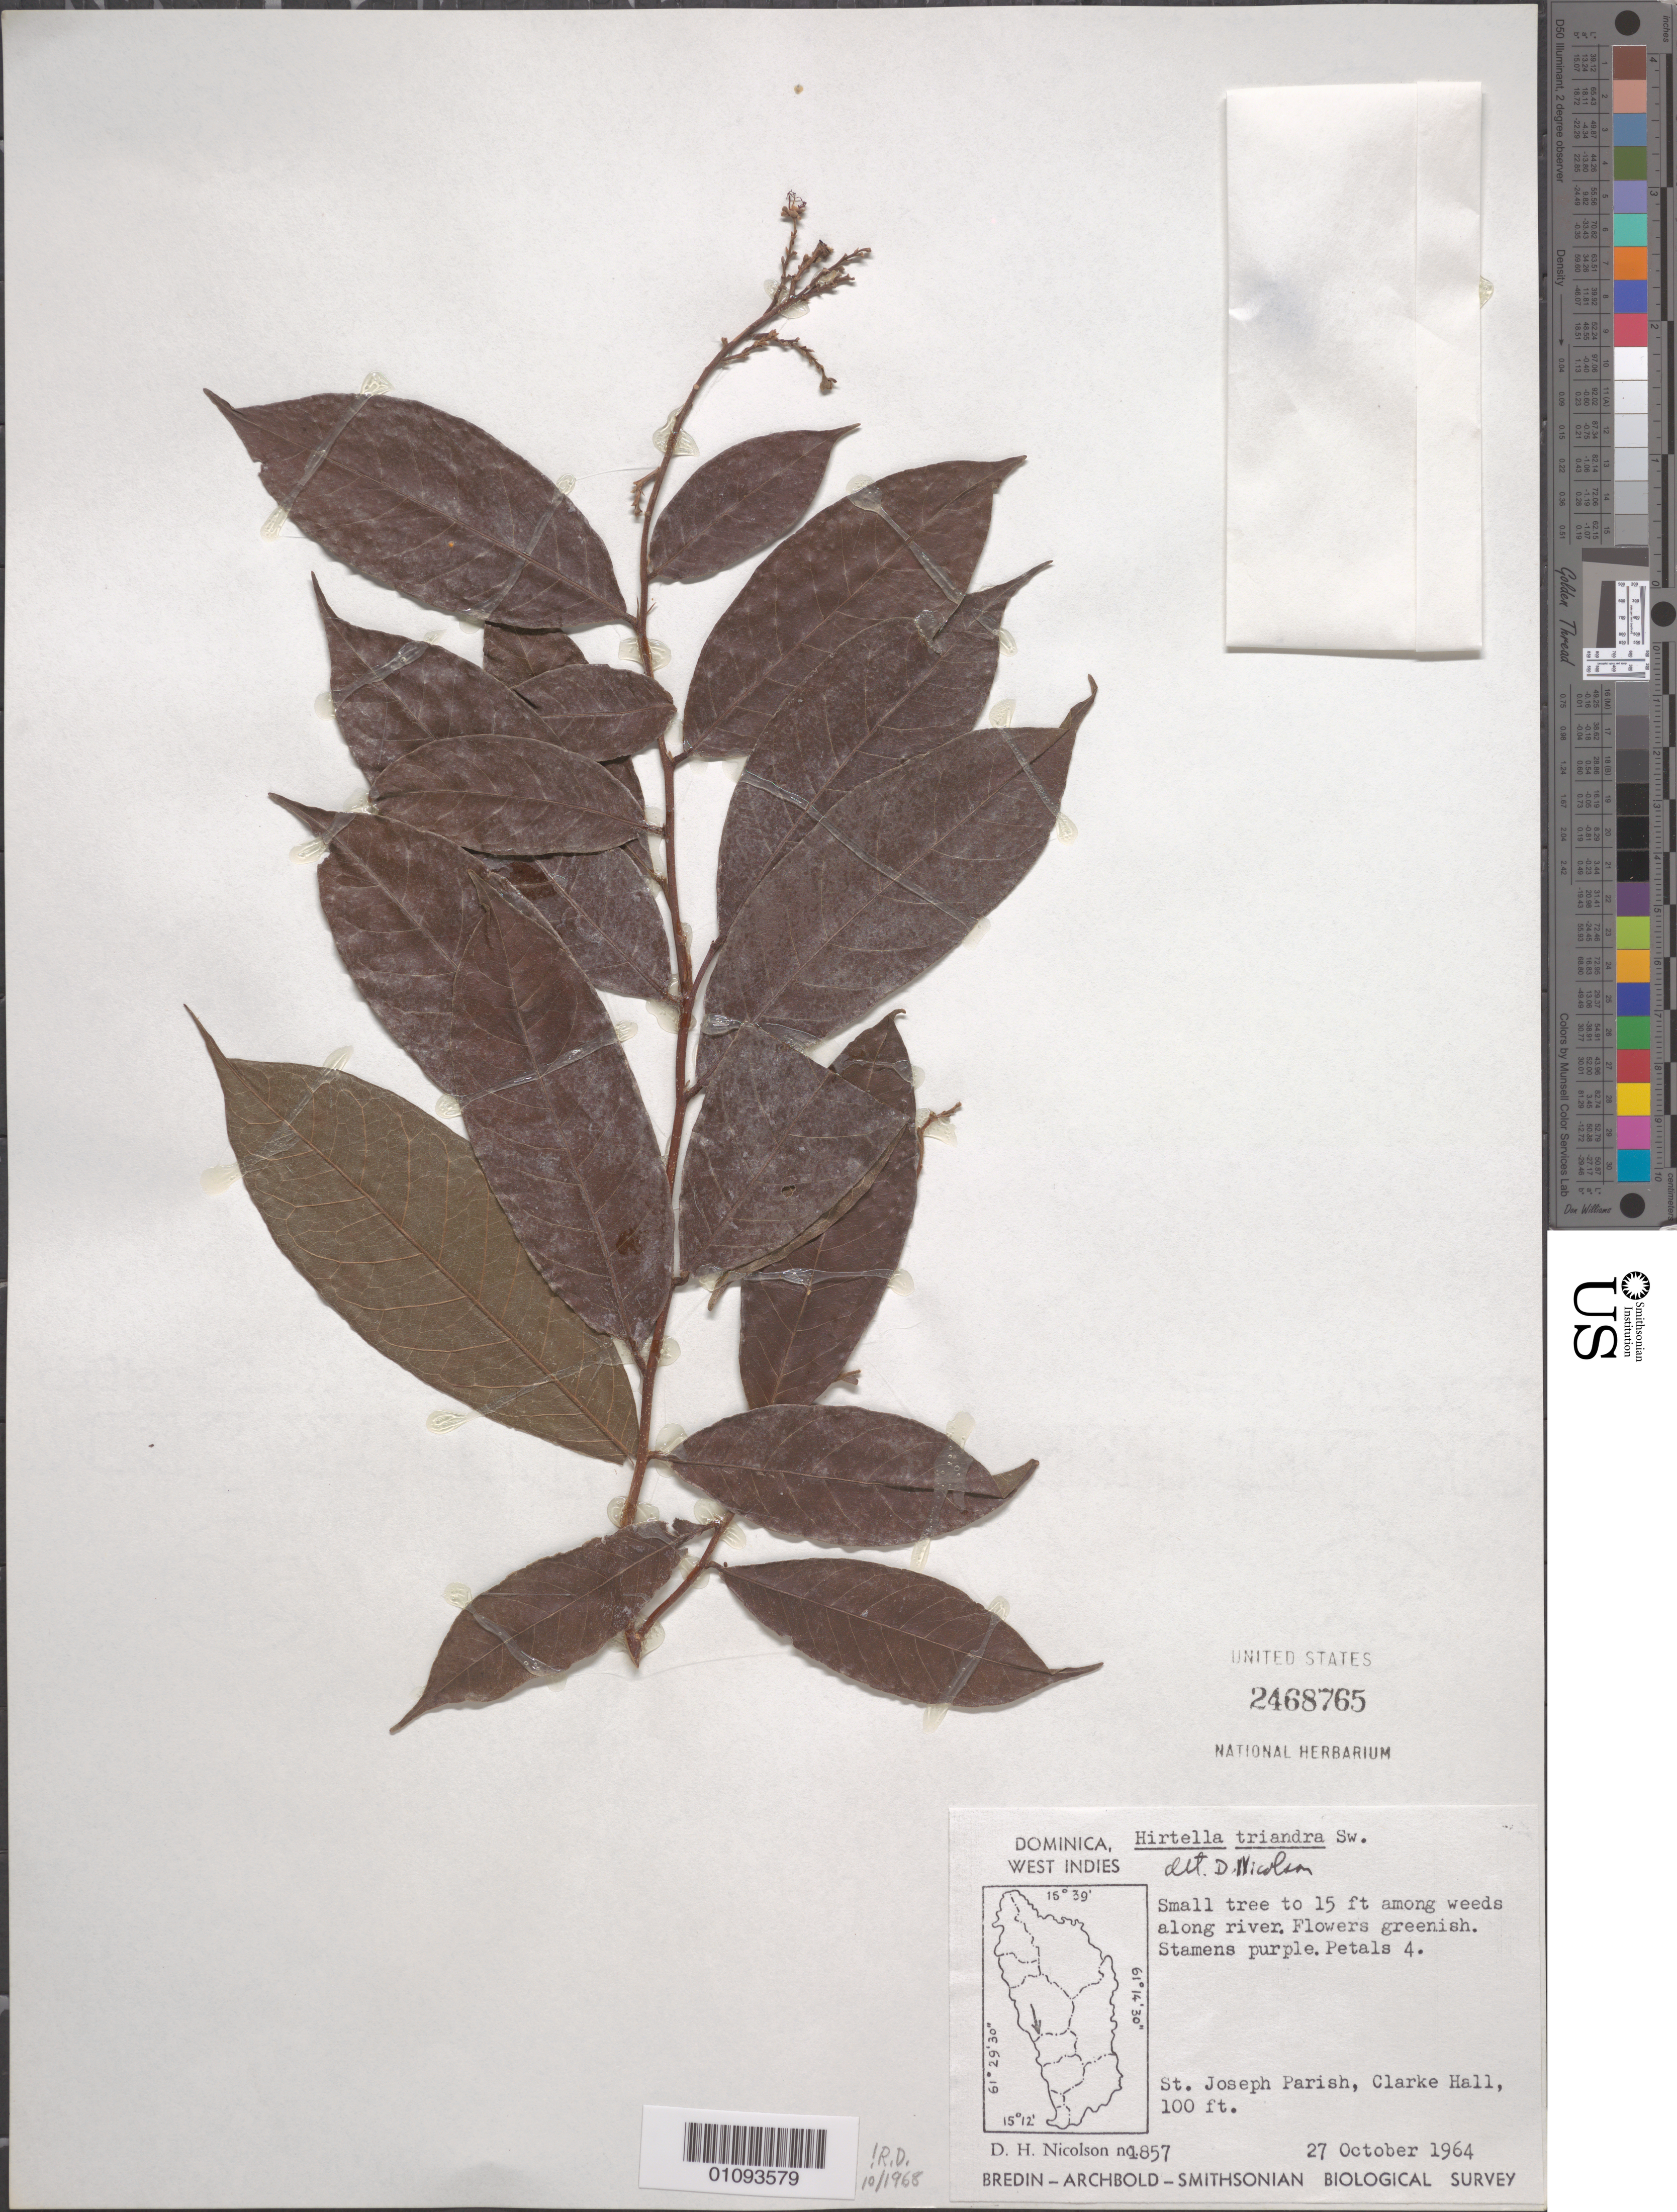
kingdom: Plantae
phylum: Tracheophyta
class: Magnoliopsida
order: Malpighiales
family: Chrysobalanaceae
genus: Hirtella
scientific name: Hirtella triandra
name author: Sw.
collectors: D. H. Nicolson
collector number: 1857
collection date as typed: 27 Oct 1964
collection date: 1964-10-27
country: Dominica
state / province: St. Joseph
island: Dominica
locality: St.Jospeh Parish, Clarke Hal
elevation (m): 30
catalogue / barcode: US 2468765